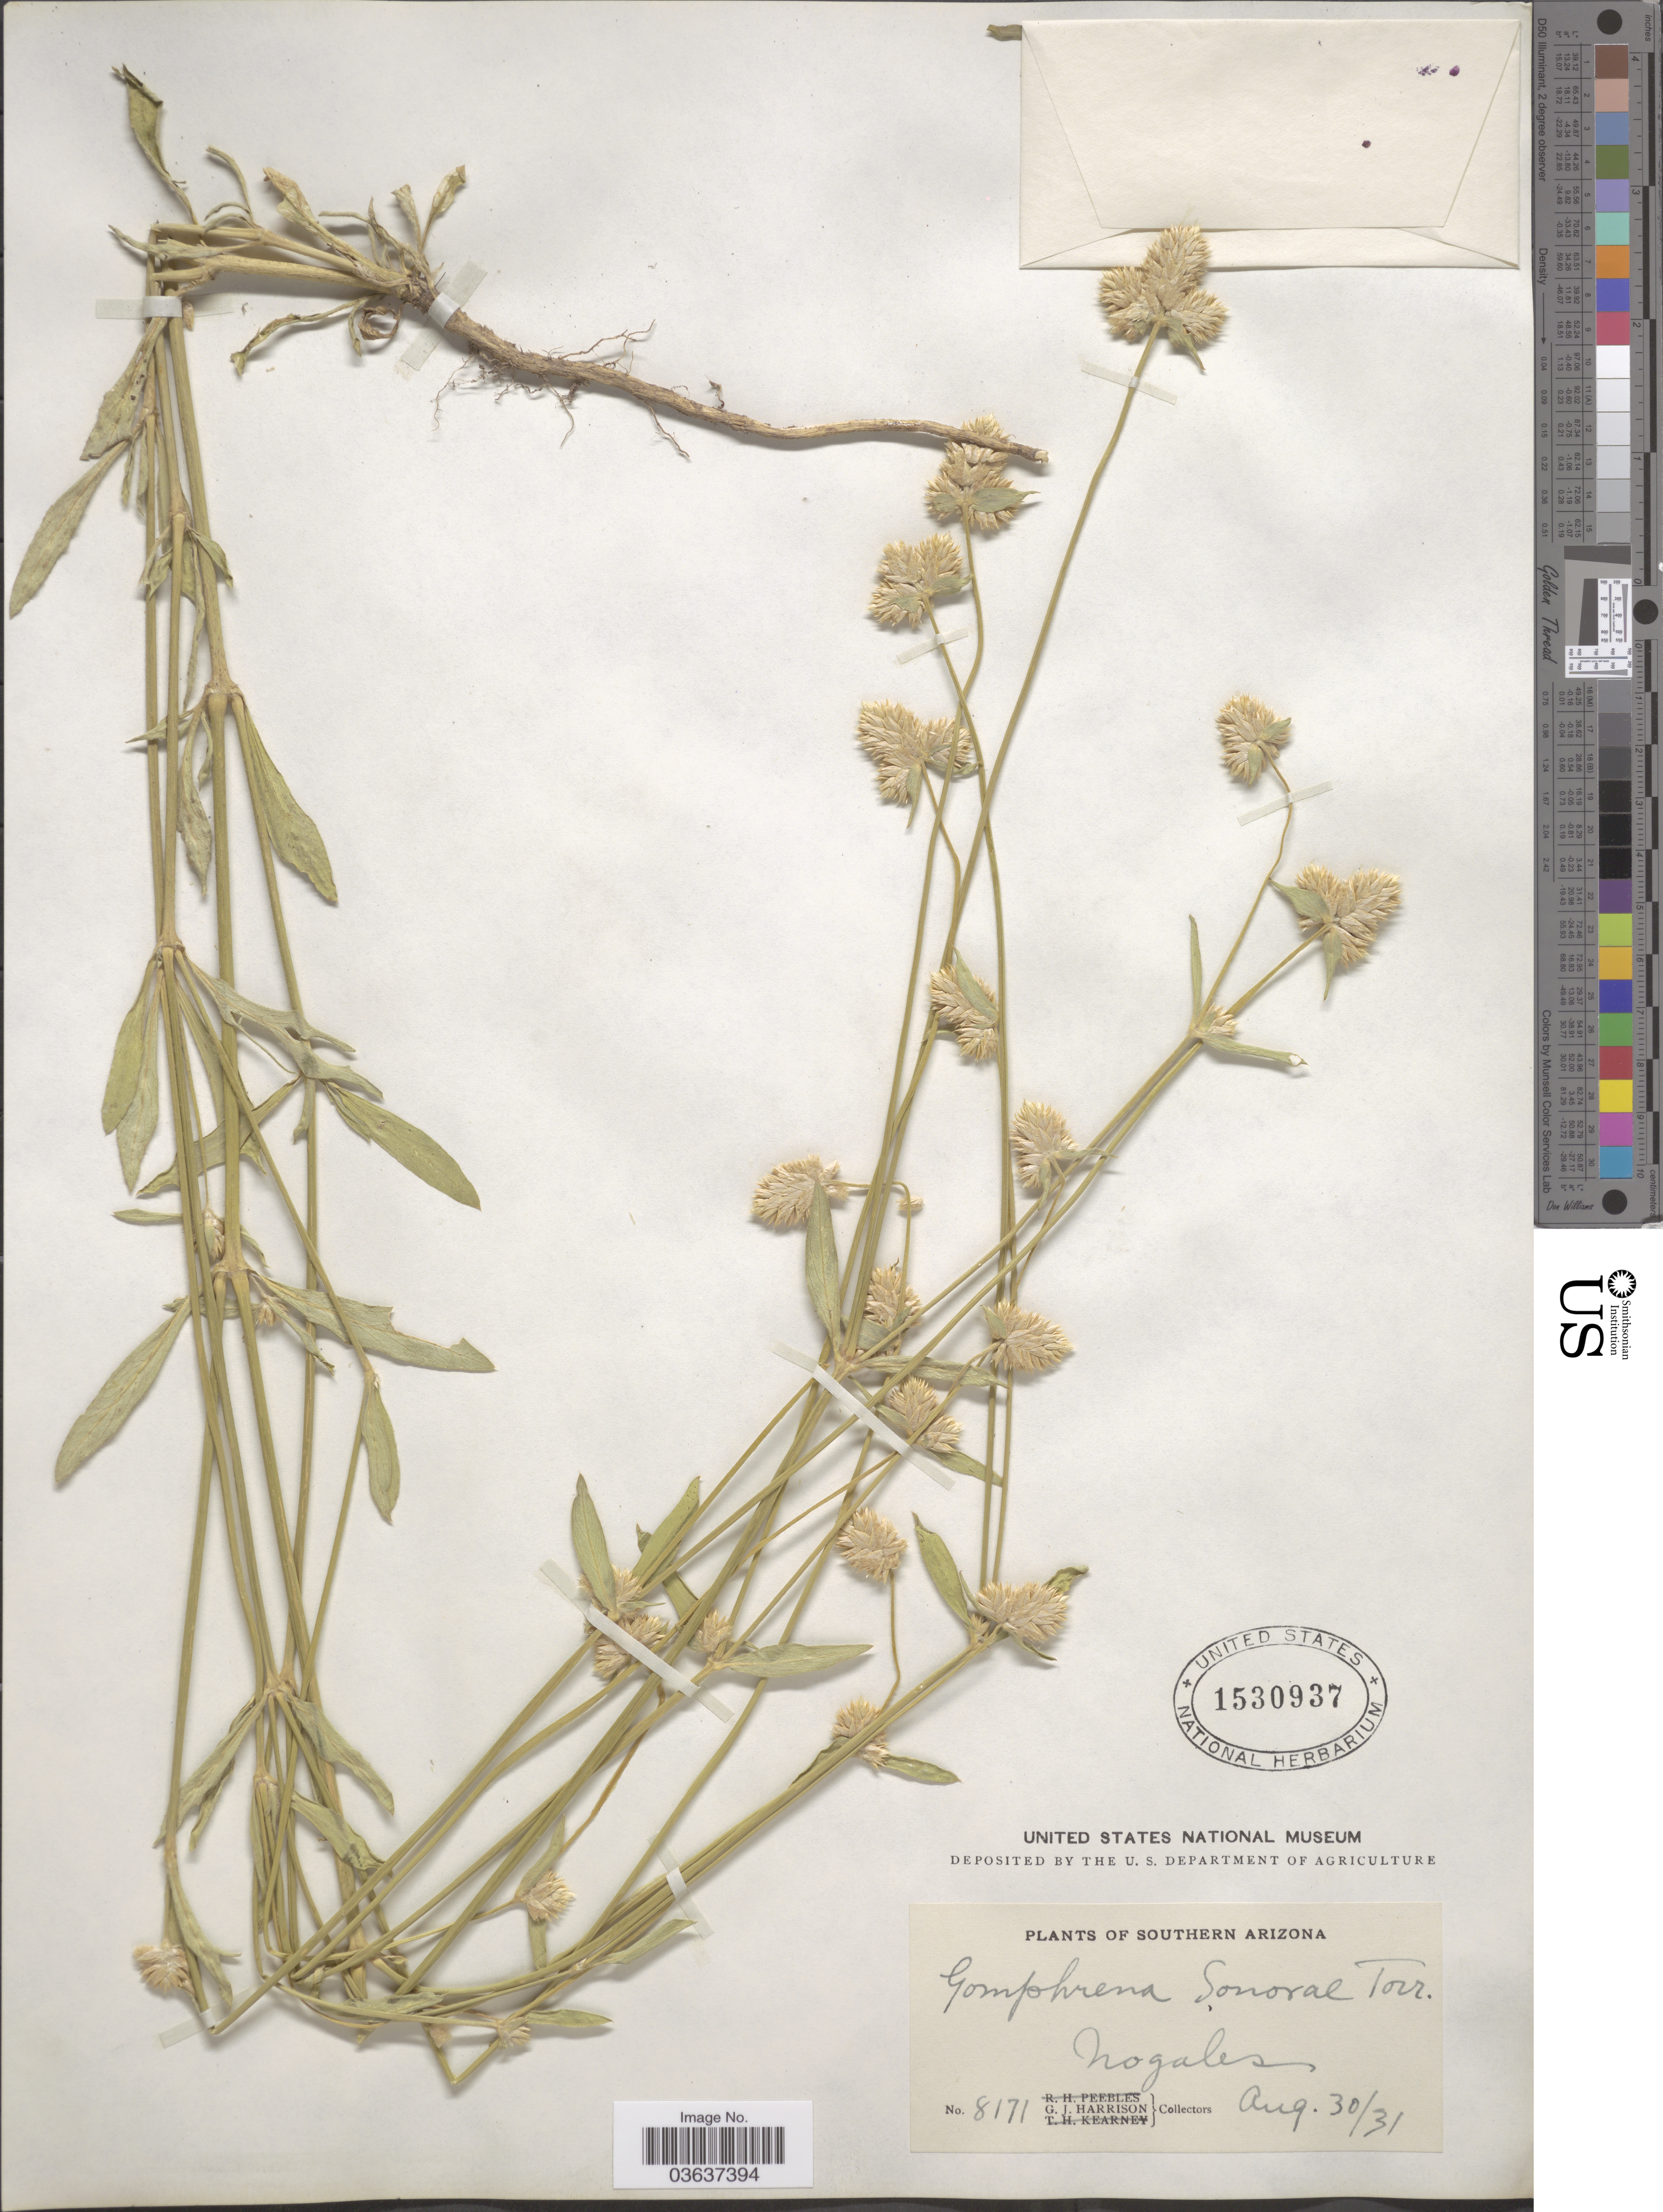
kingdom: Plantae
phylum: Tracheophyta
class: Magnoliopsida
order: Caryophyllales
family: Amaranthaceae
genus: Gomphrena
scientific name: Gomphrena sonorae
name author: Torr. in Emory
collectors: G. J. Harrison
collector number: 8171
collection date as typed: Transcribed d/m/y: 30/8/31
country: United States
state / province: Arizona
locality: Southern Arizona. Nogales.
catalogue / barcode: US 1530937